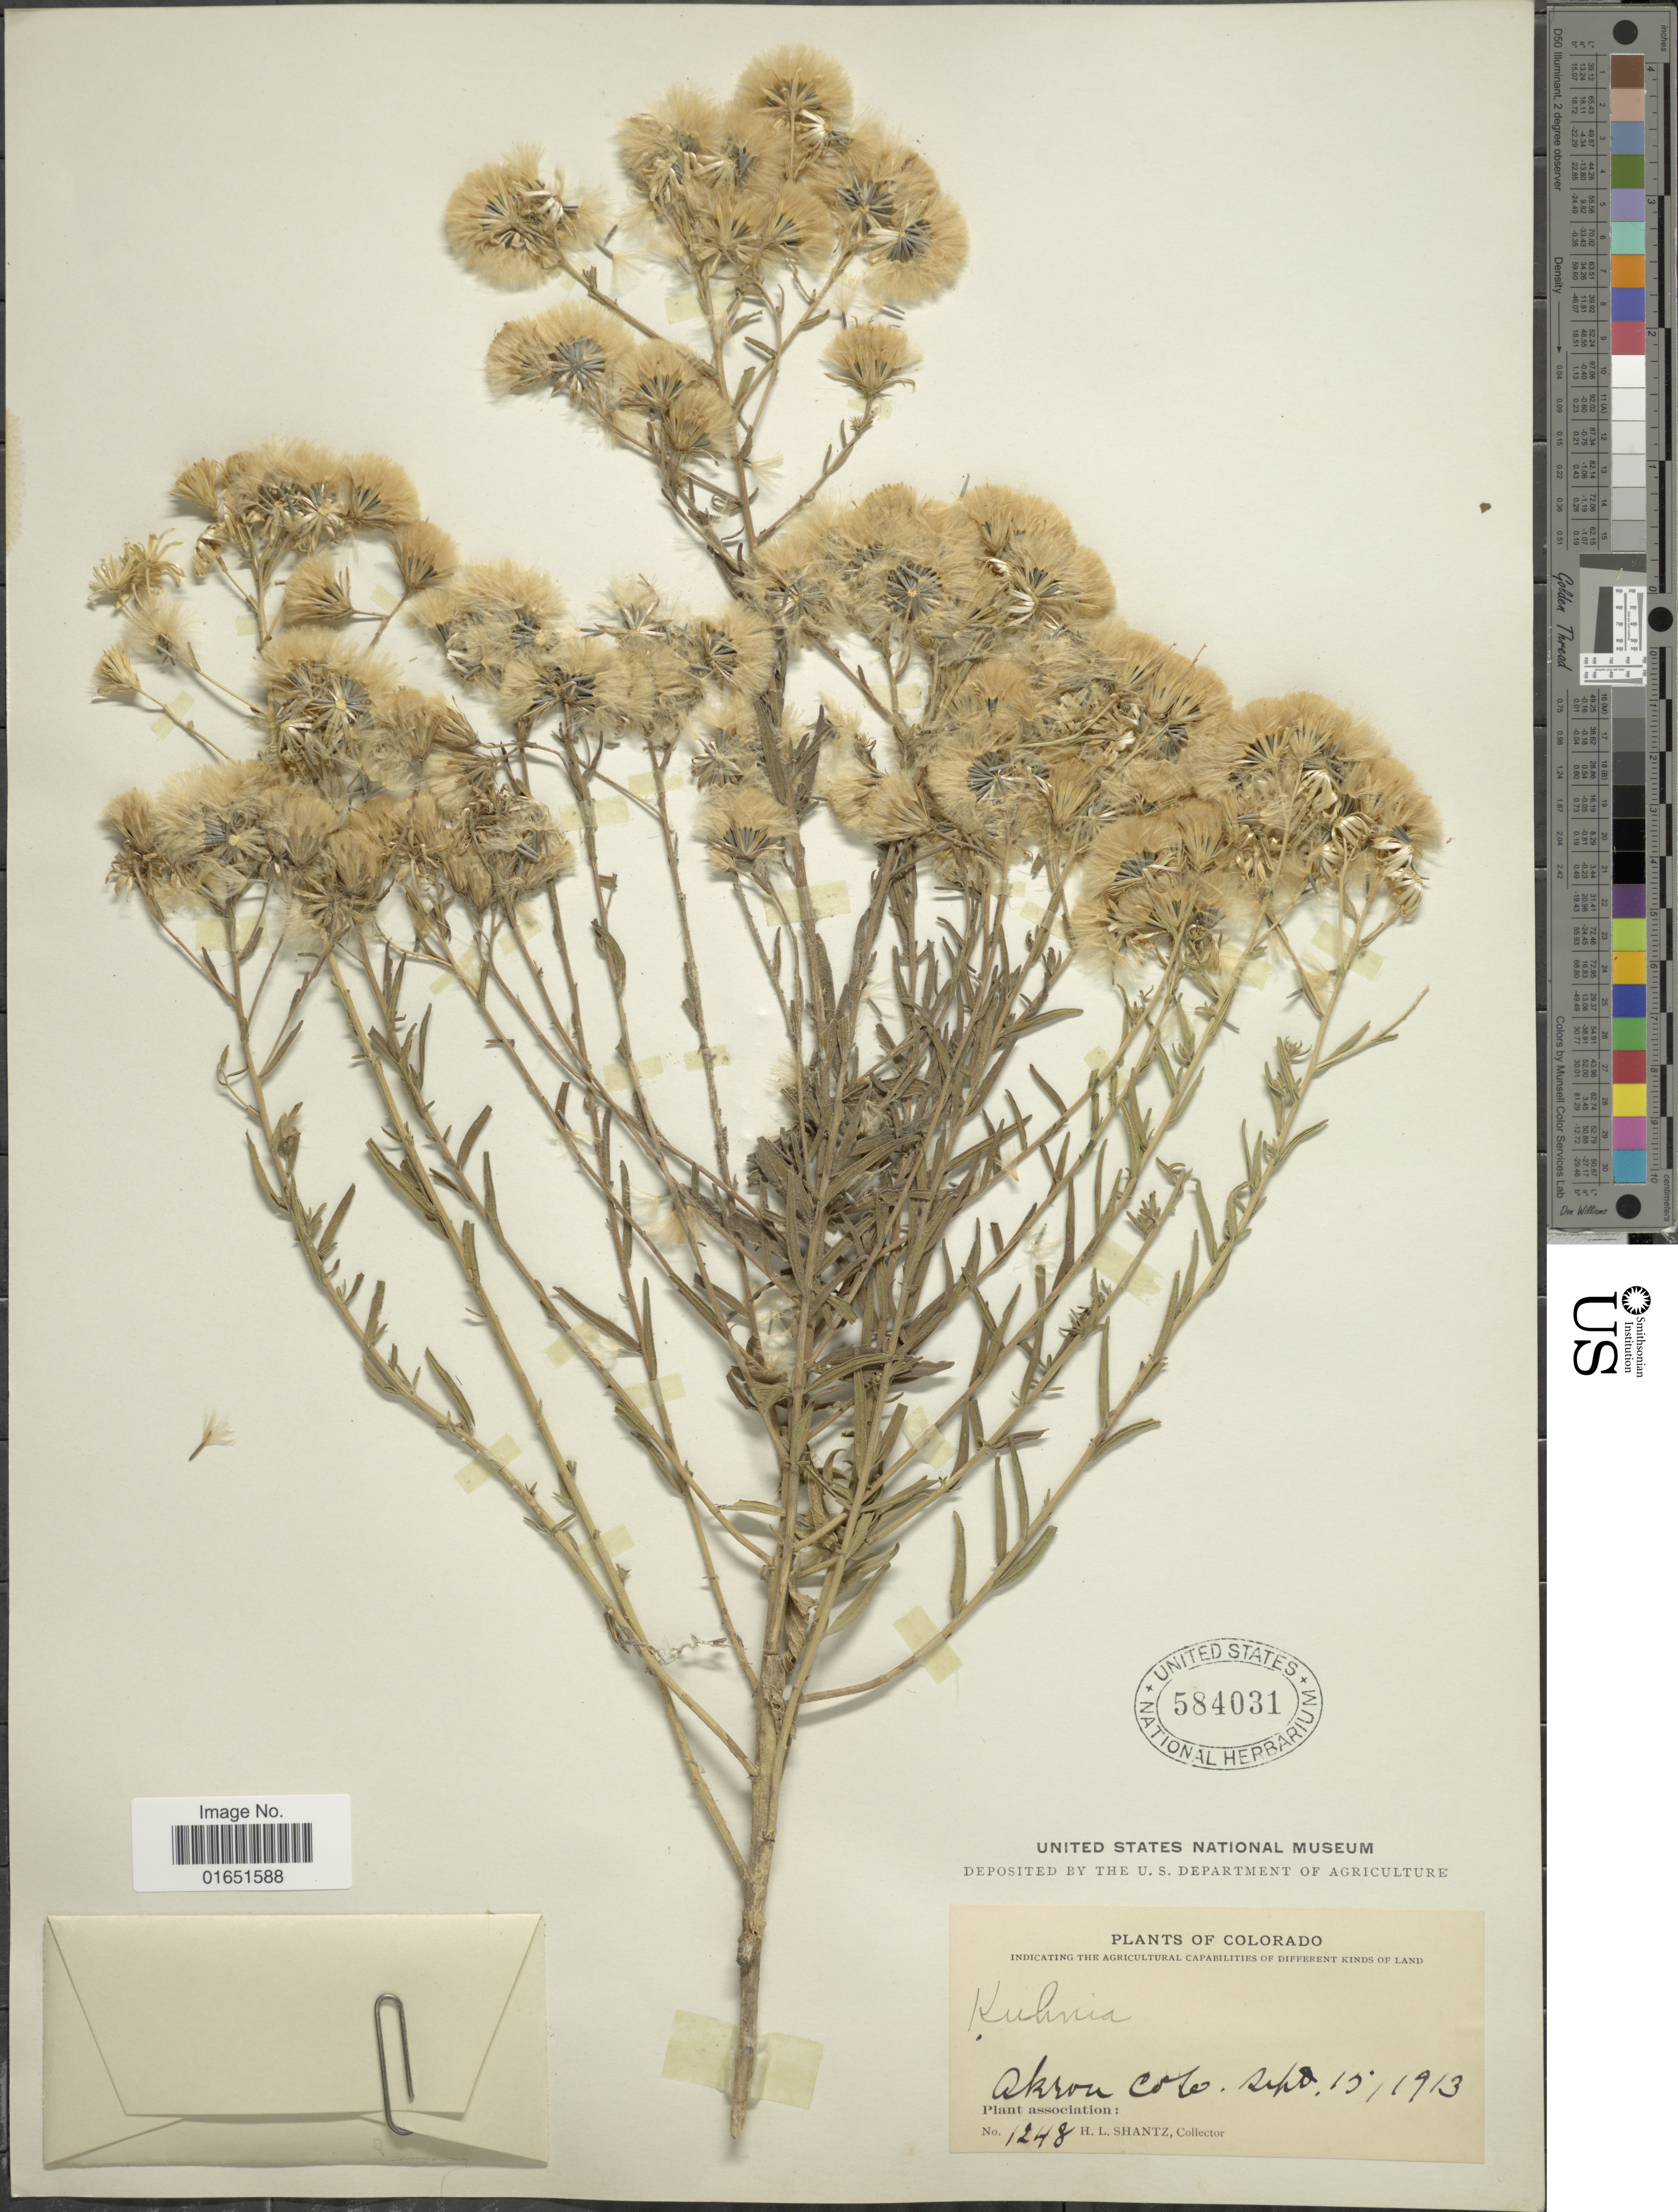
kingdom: Plantae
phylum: Tracheophyta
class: Magnoliopsida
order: Asterales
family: Asteraceae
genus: Brickellia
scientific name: Brickellia sp.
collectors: H. Shantz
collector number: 1248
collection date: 1913-09-15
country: United States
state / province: Colorado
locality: Akron Colo, Plant association:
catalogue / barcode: US 584031